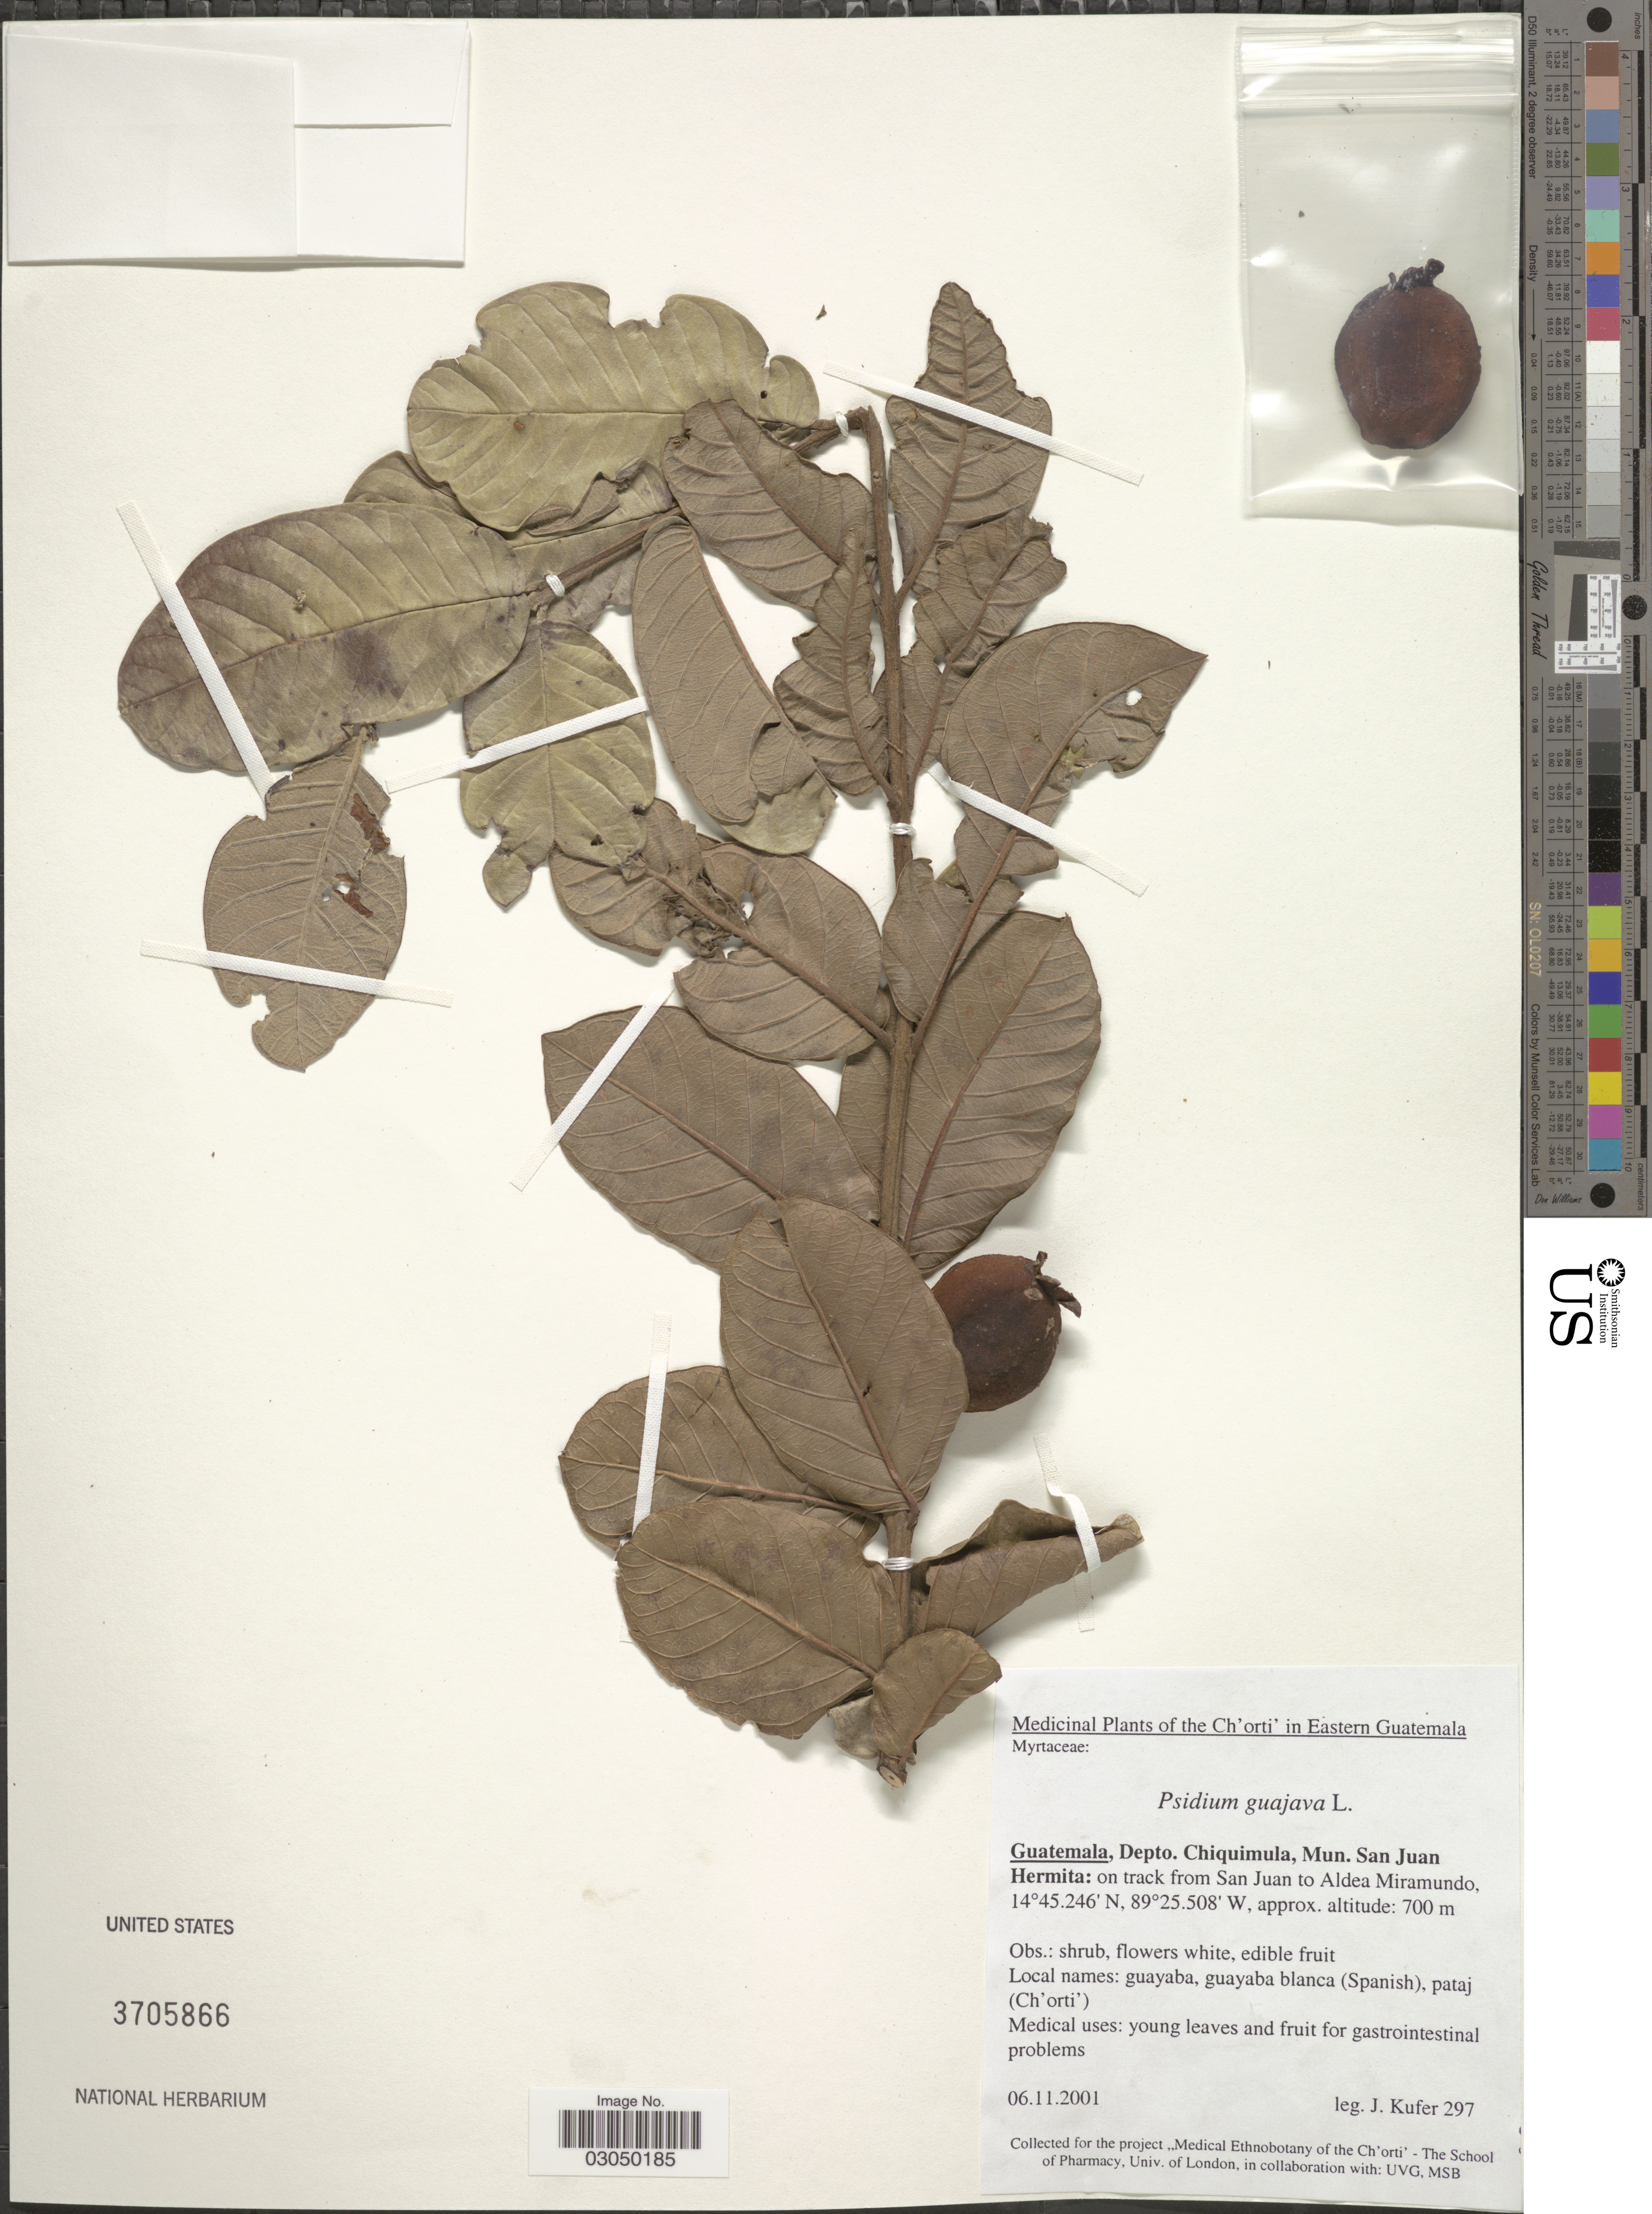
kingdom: Plantae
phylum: Tracheophyta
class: Magnoliopsida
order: Myrtales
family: Myrtaceae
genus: Psidium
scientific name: Psidium guajava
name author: L.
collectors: J. Kufer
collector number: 297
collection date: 2001-11-06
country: Guatemala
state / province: Chiquimula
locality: The Ch'orti in Eastern Guatemala. Depto. Chiquimula, Mun. San Juan Hermita: on track from San Juan to Aldea Miramundo.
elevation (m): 700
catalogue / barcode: US 3705866